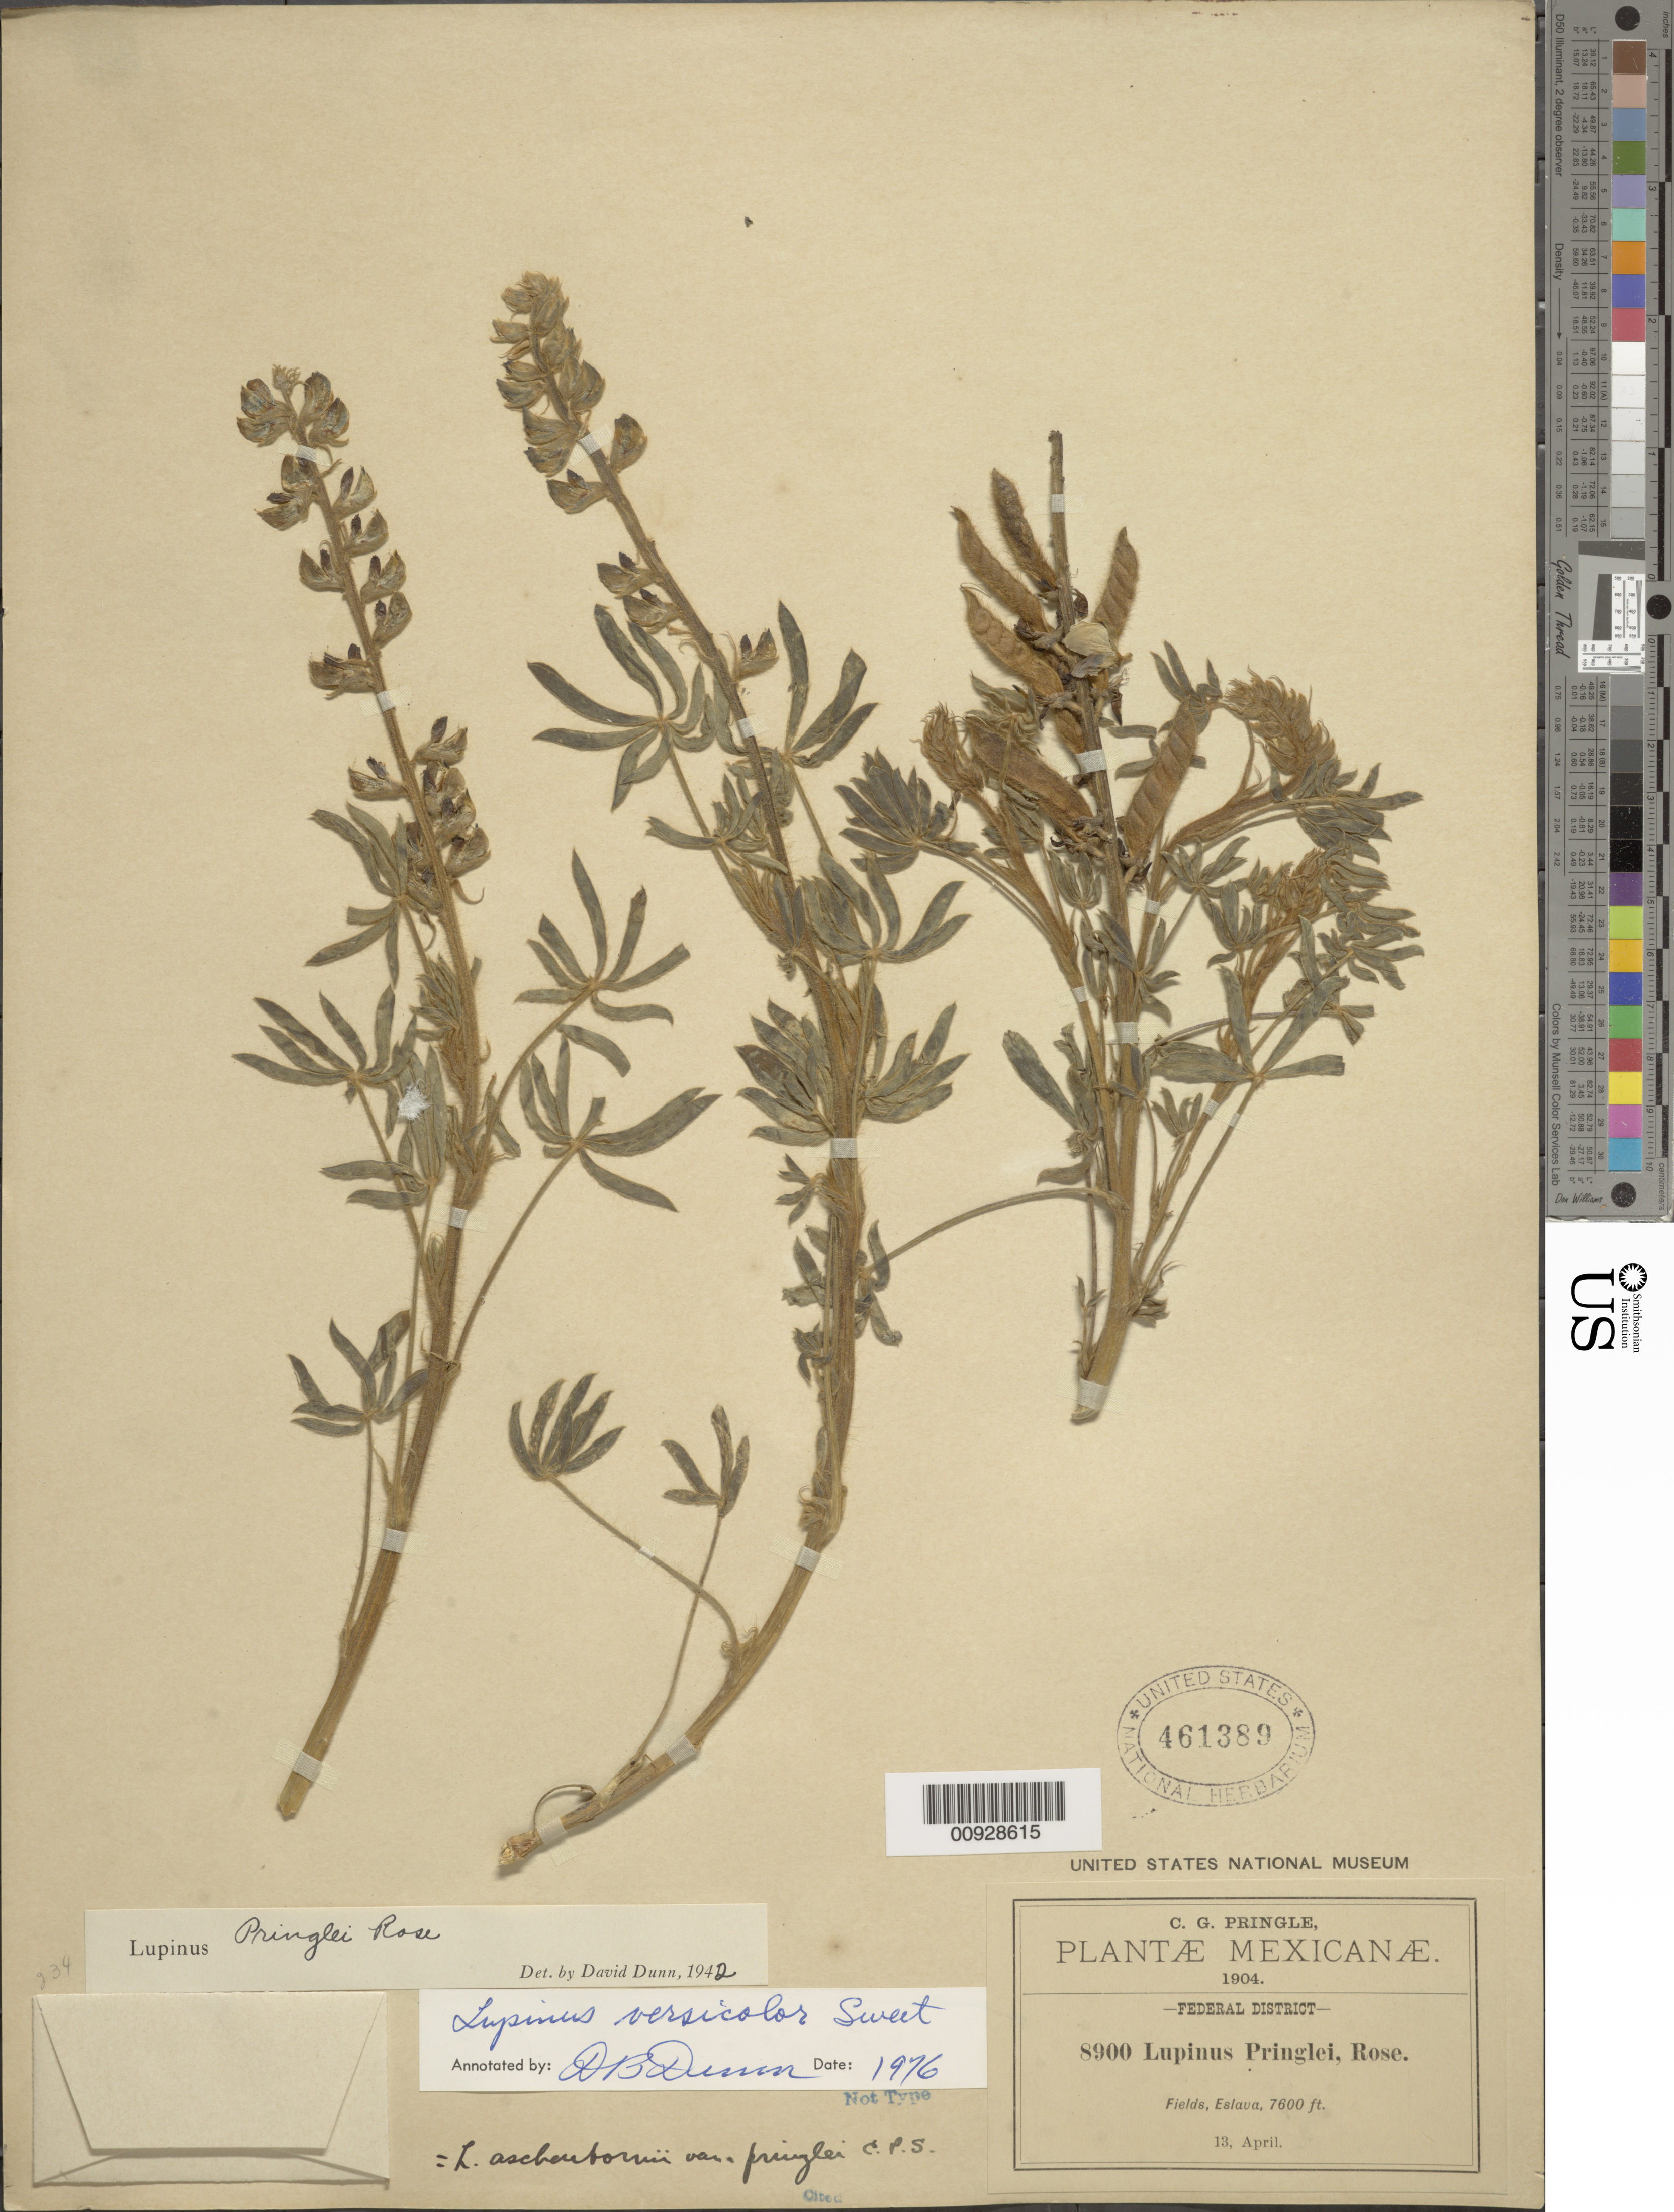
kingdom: Plantae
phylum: Tracheophyta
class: Magnoliopsida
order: Fabales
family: Fabaceae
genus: Lupinus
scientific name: Lupinus versicolor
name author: Sweet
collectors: C. G. Pringle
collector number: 8900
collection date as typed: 13 Apr 1904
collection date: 1904-04-13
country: Mexico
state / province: Distrito Federal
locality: Eslava.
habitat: Fields.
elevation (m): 2316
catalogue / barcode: US 461389